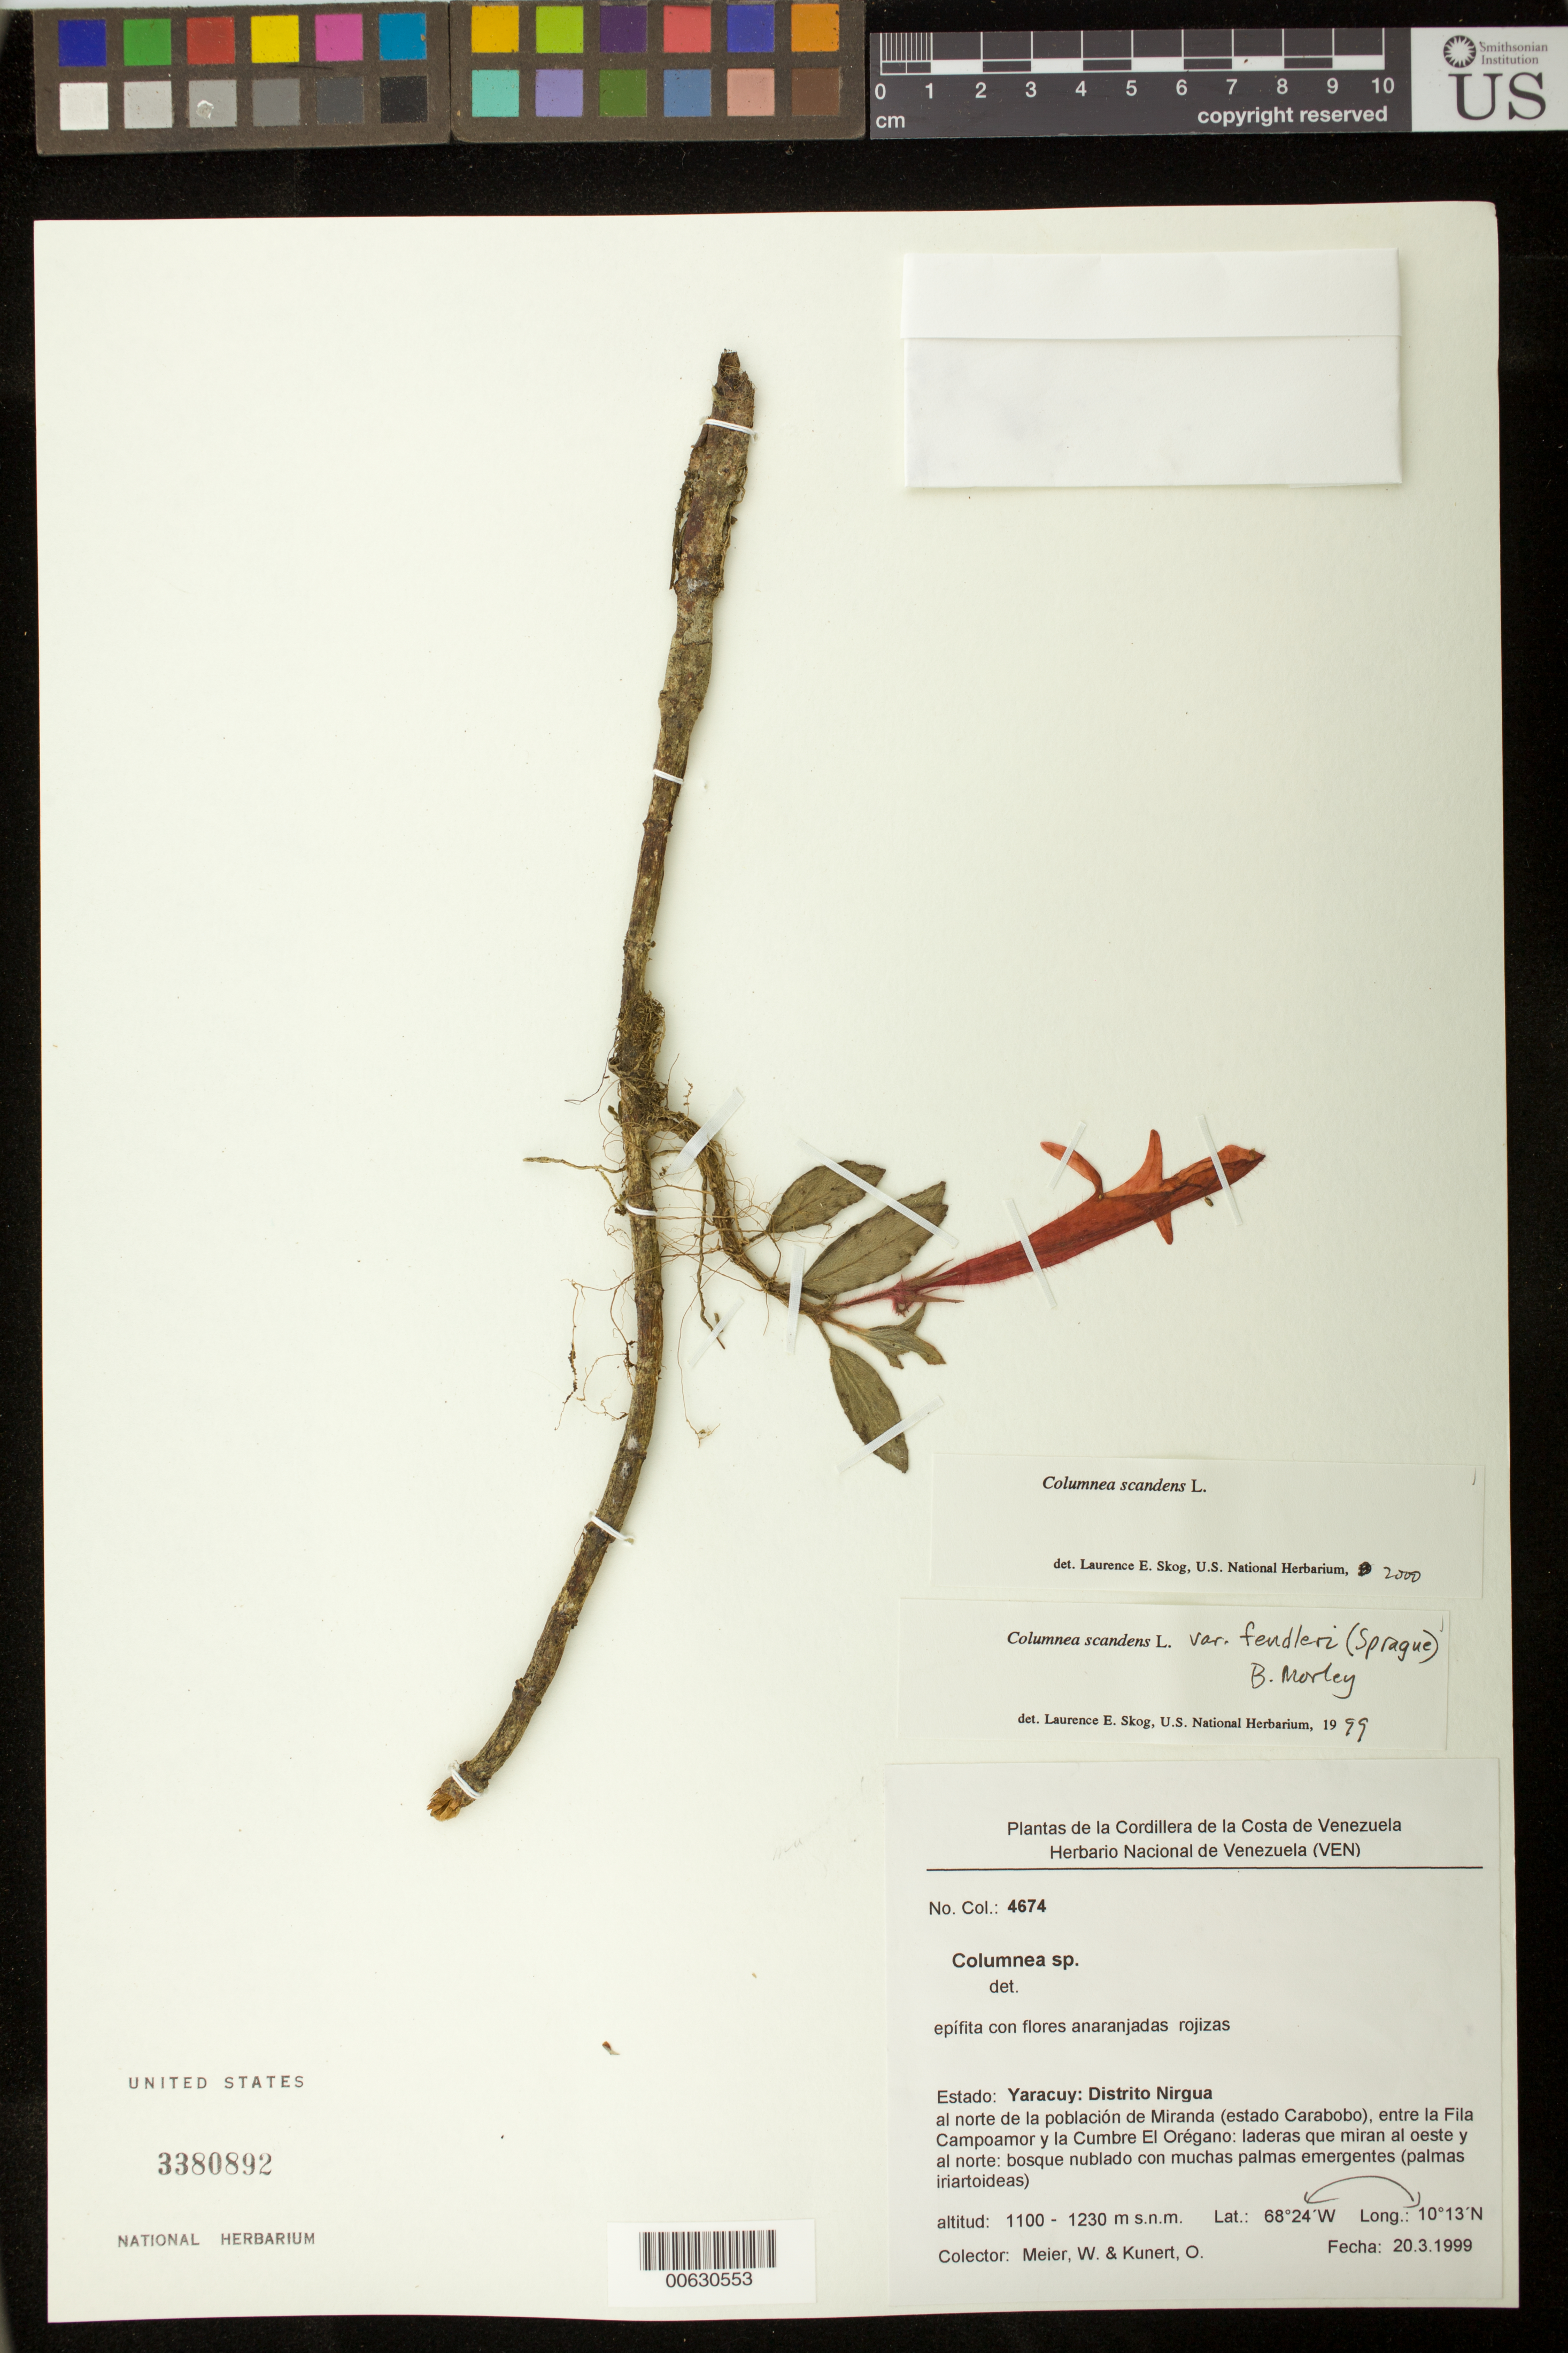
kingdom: Plantae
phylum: Tracheophyta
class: Magnoliopsida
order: Lamiales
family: Gesneriaceae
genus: Columnea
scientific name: Columnea scandens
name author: L.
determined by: Skog, Laurence E.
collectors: W. Meier & O. Kunert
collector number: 4674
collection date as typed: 20 Mar 1999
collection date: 1999-03-20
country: Venezuela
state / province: Yaracuy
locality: Distrito Nirgua; al norte de la población de Miranda (estado Carabobo), entre la Fila Campoamor y la Cumbre El Orégano: laderas que miran al oeste y al norte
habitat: Bosque nublado con muchas palmas emergentes (palmas iriartoideas)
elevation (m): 1100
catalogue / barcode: US 3380892